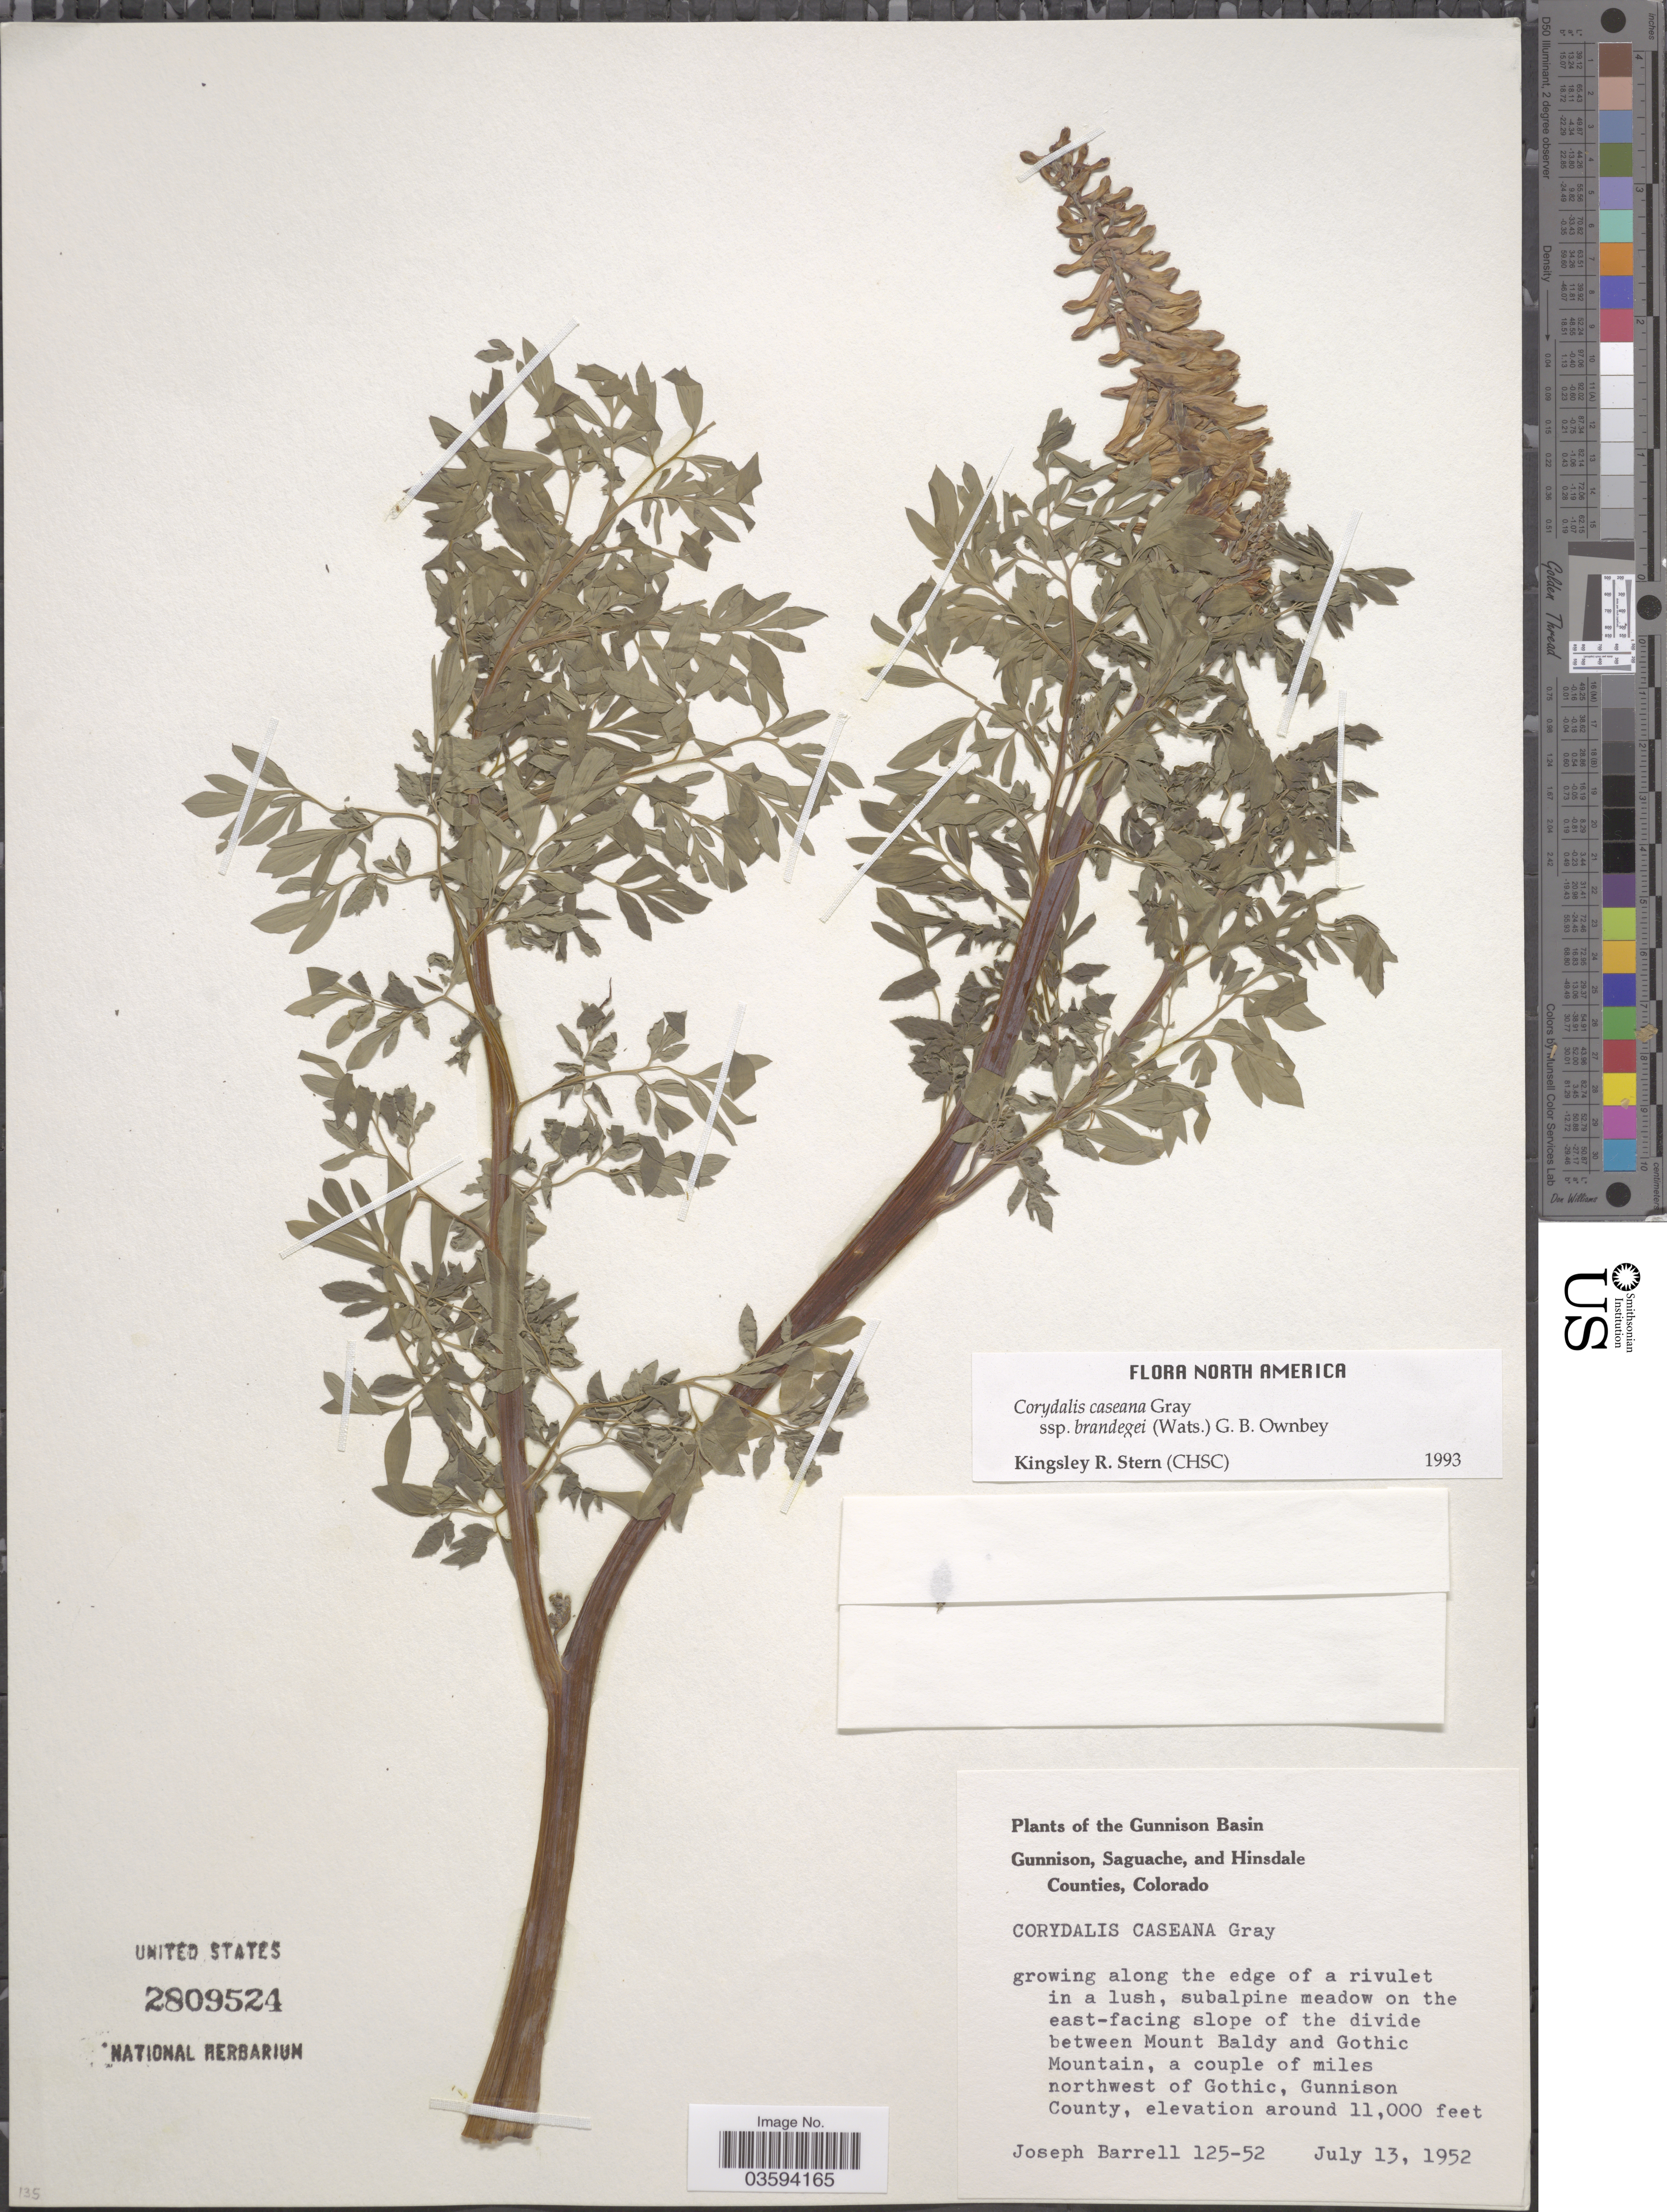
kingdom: Plantae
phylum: Tracheophyta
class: Magnoliopsida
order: Ranunculales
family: Papaveraceae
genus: Corydalis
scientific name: Corydalis caseana subsp. brandegeei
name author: (S. Watson) G.B. Ownbey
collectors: J. Barrell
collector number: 125-52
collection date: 1952-07-13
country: United States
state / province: Colorado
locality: The Gunnison Basin. Subalpine meadow on the east-facing slope of the divide between Mount Baldy and Gothic Mountain, a couple of miles northwest of Gothic., Gunnison County.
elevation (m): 3353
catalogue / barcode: US 2809524